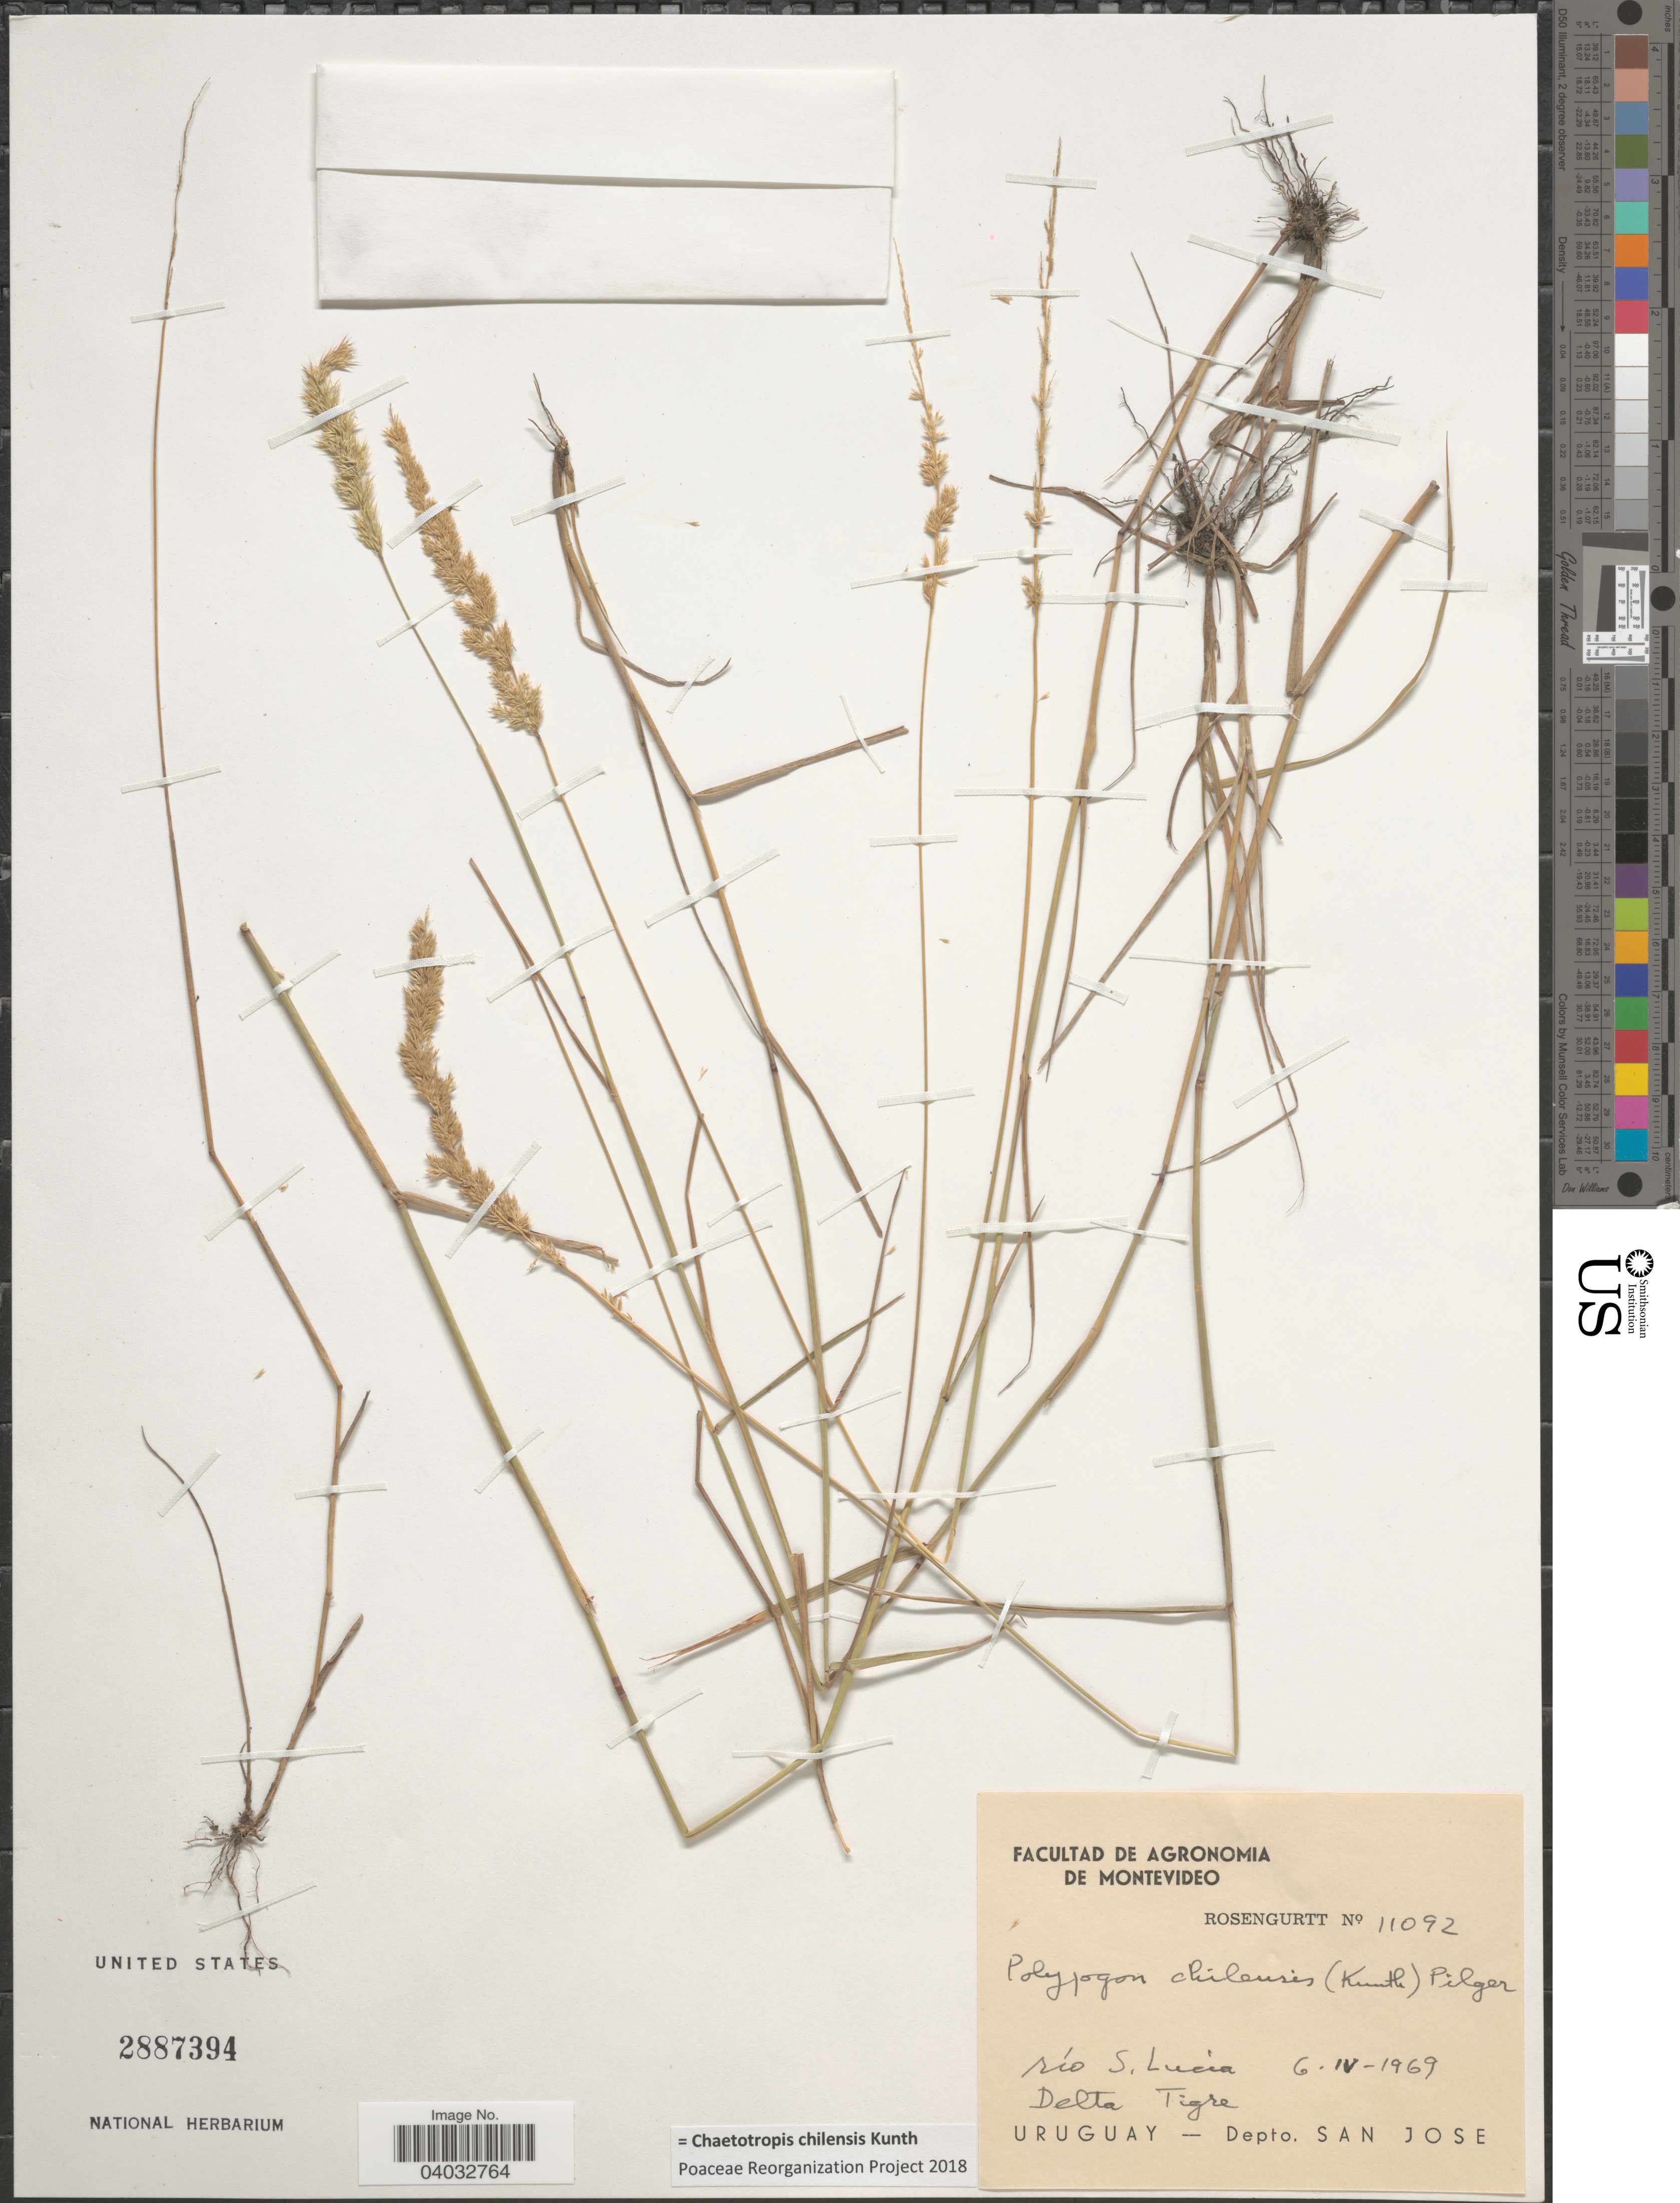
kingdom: Plantae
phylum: Tracheophyta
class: Liliopsida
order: Poales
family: Poaceae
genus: Chaetotropis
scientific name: Chaetotropis chiliensis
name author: Kunth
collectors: Rosengurtt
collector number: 11092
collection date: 1969-04-06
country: Uruguay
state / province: San Jose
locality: Río S. Lucia. Delta Tigre. Depto. San Jose.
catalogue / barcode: US 2887394